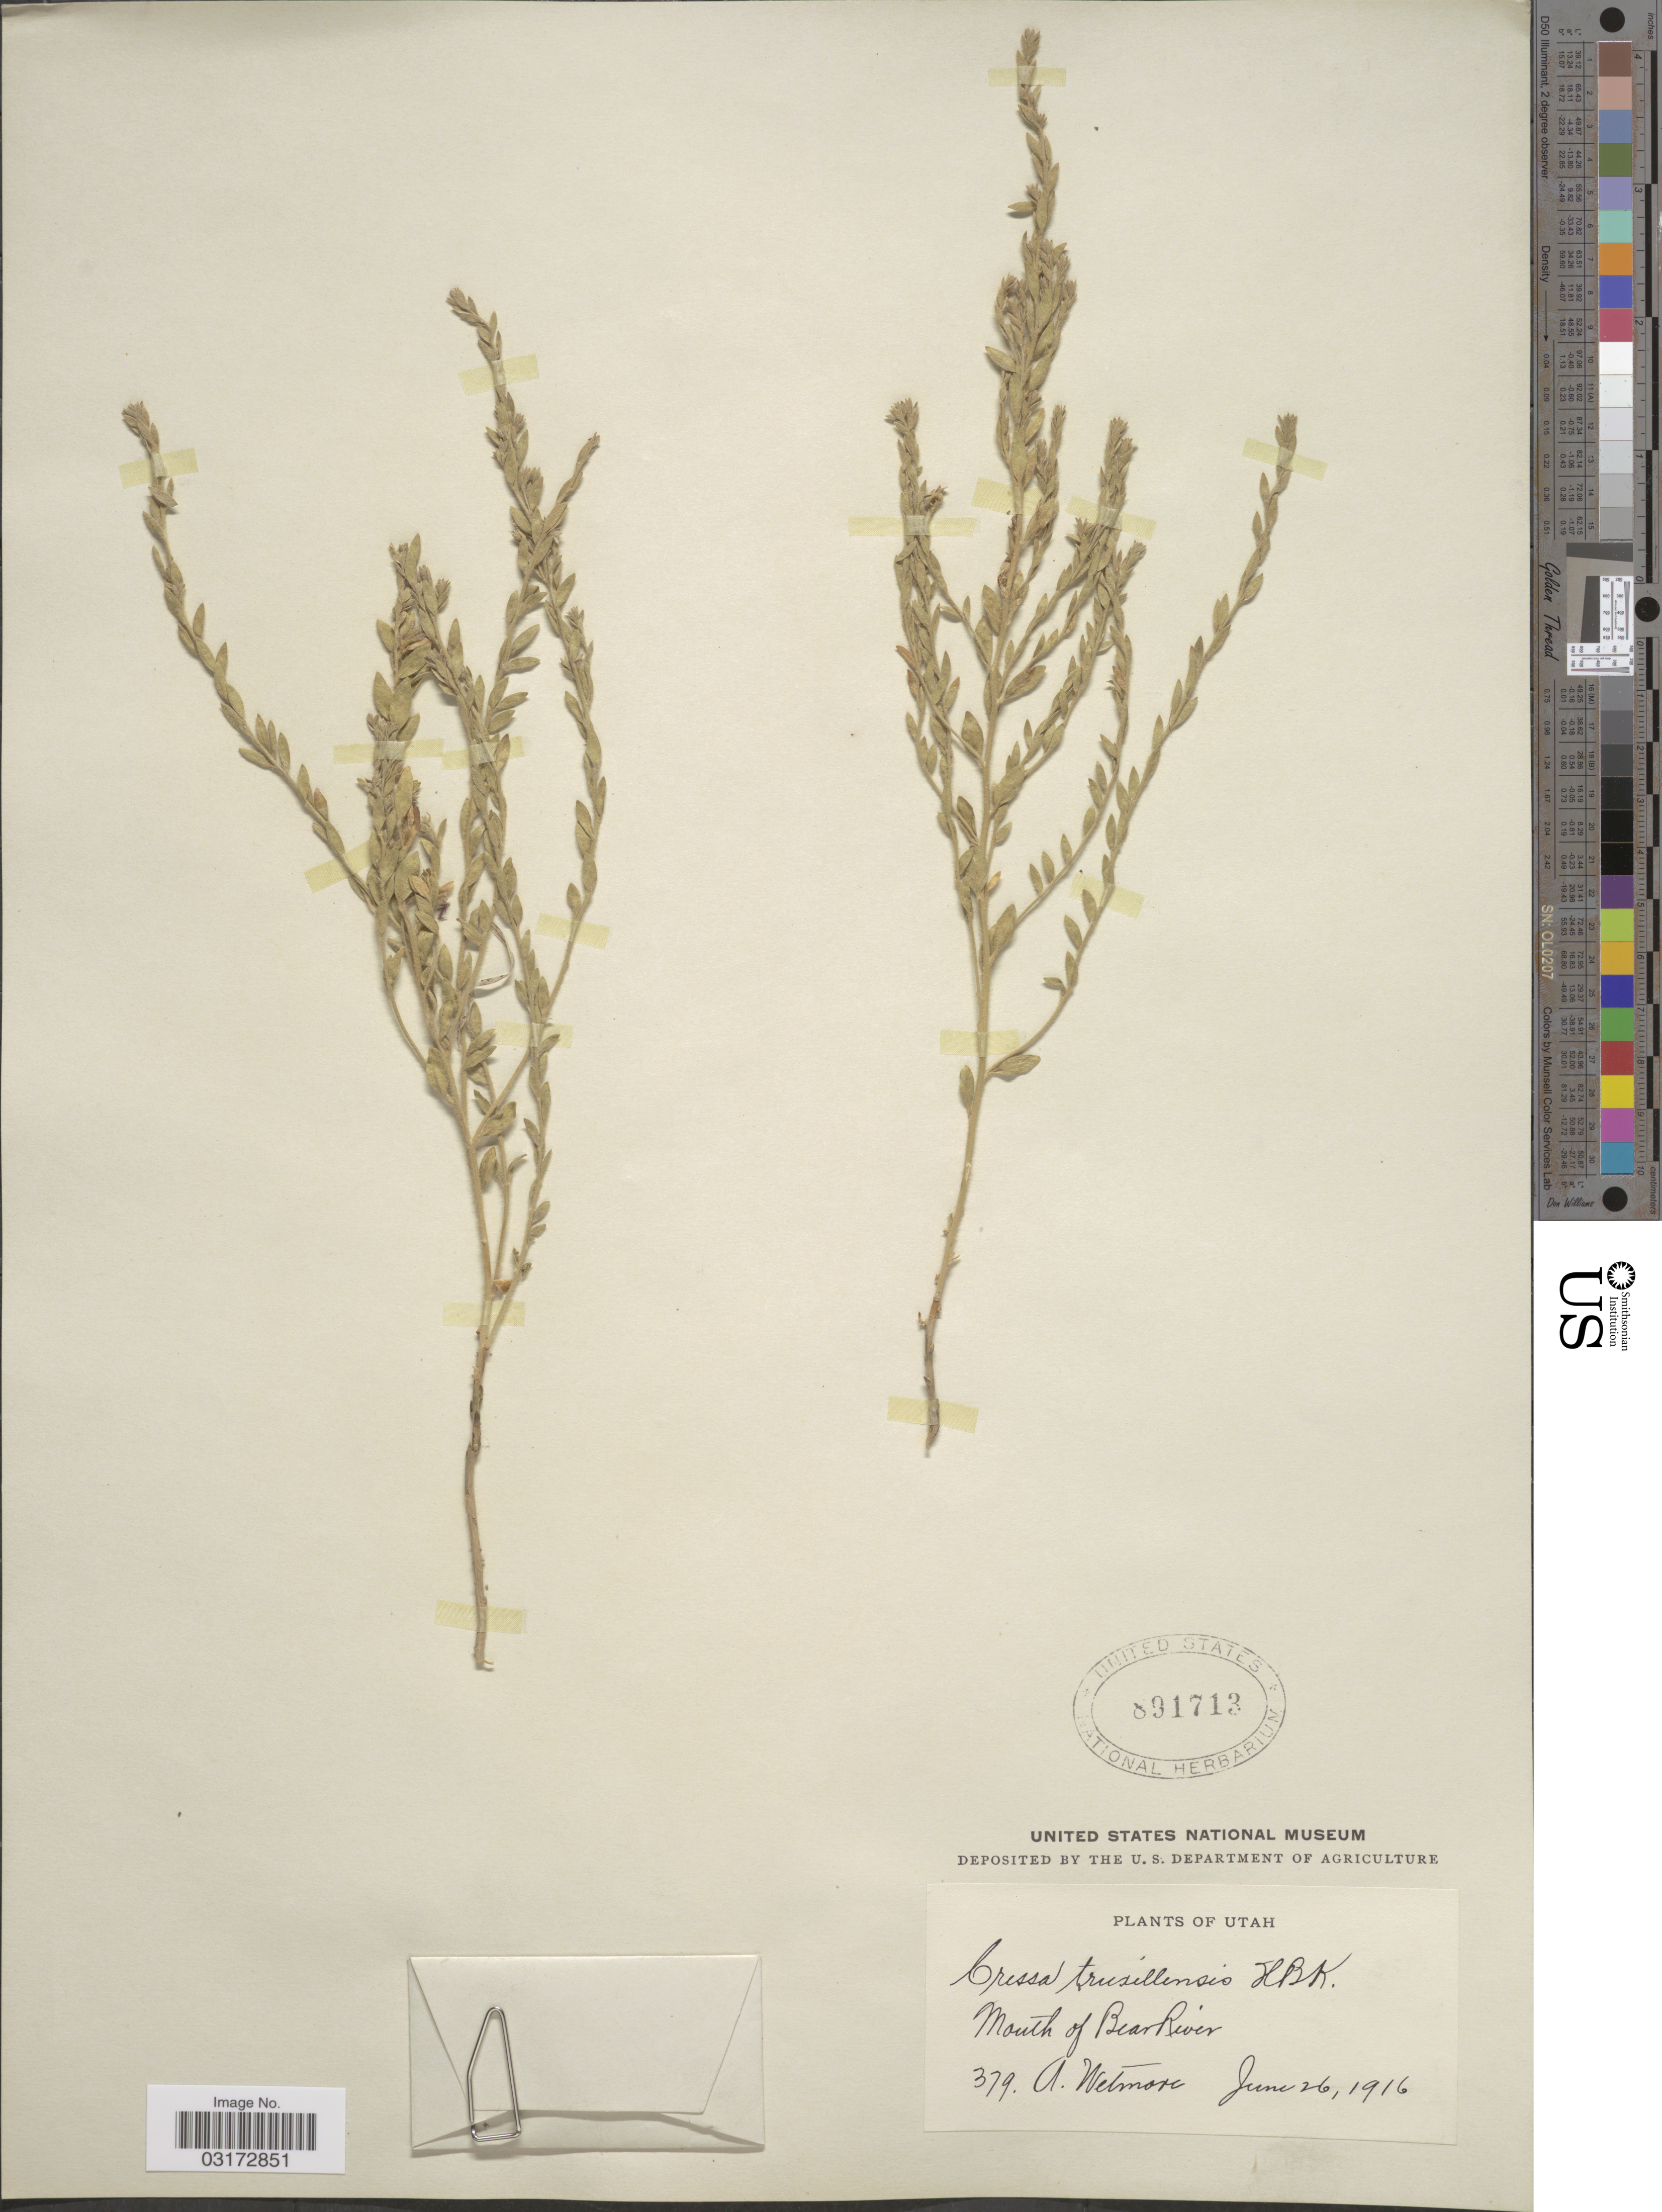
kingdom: Plantae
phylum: Tracheophyta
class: Magnoliopsida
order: Solanales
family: Convolvulaceae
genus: Cressa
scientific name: Cressa truxillensis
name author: Kunth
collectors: A. Wetmore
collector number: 379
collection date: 1916-06-26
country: United States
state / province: Utah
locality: Mouth of Bear River.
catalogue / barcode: US 891713